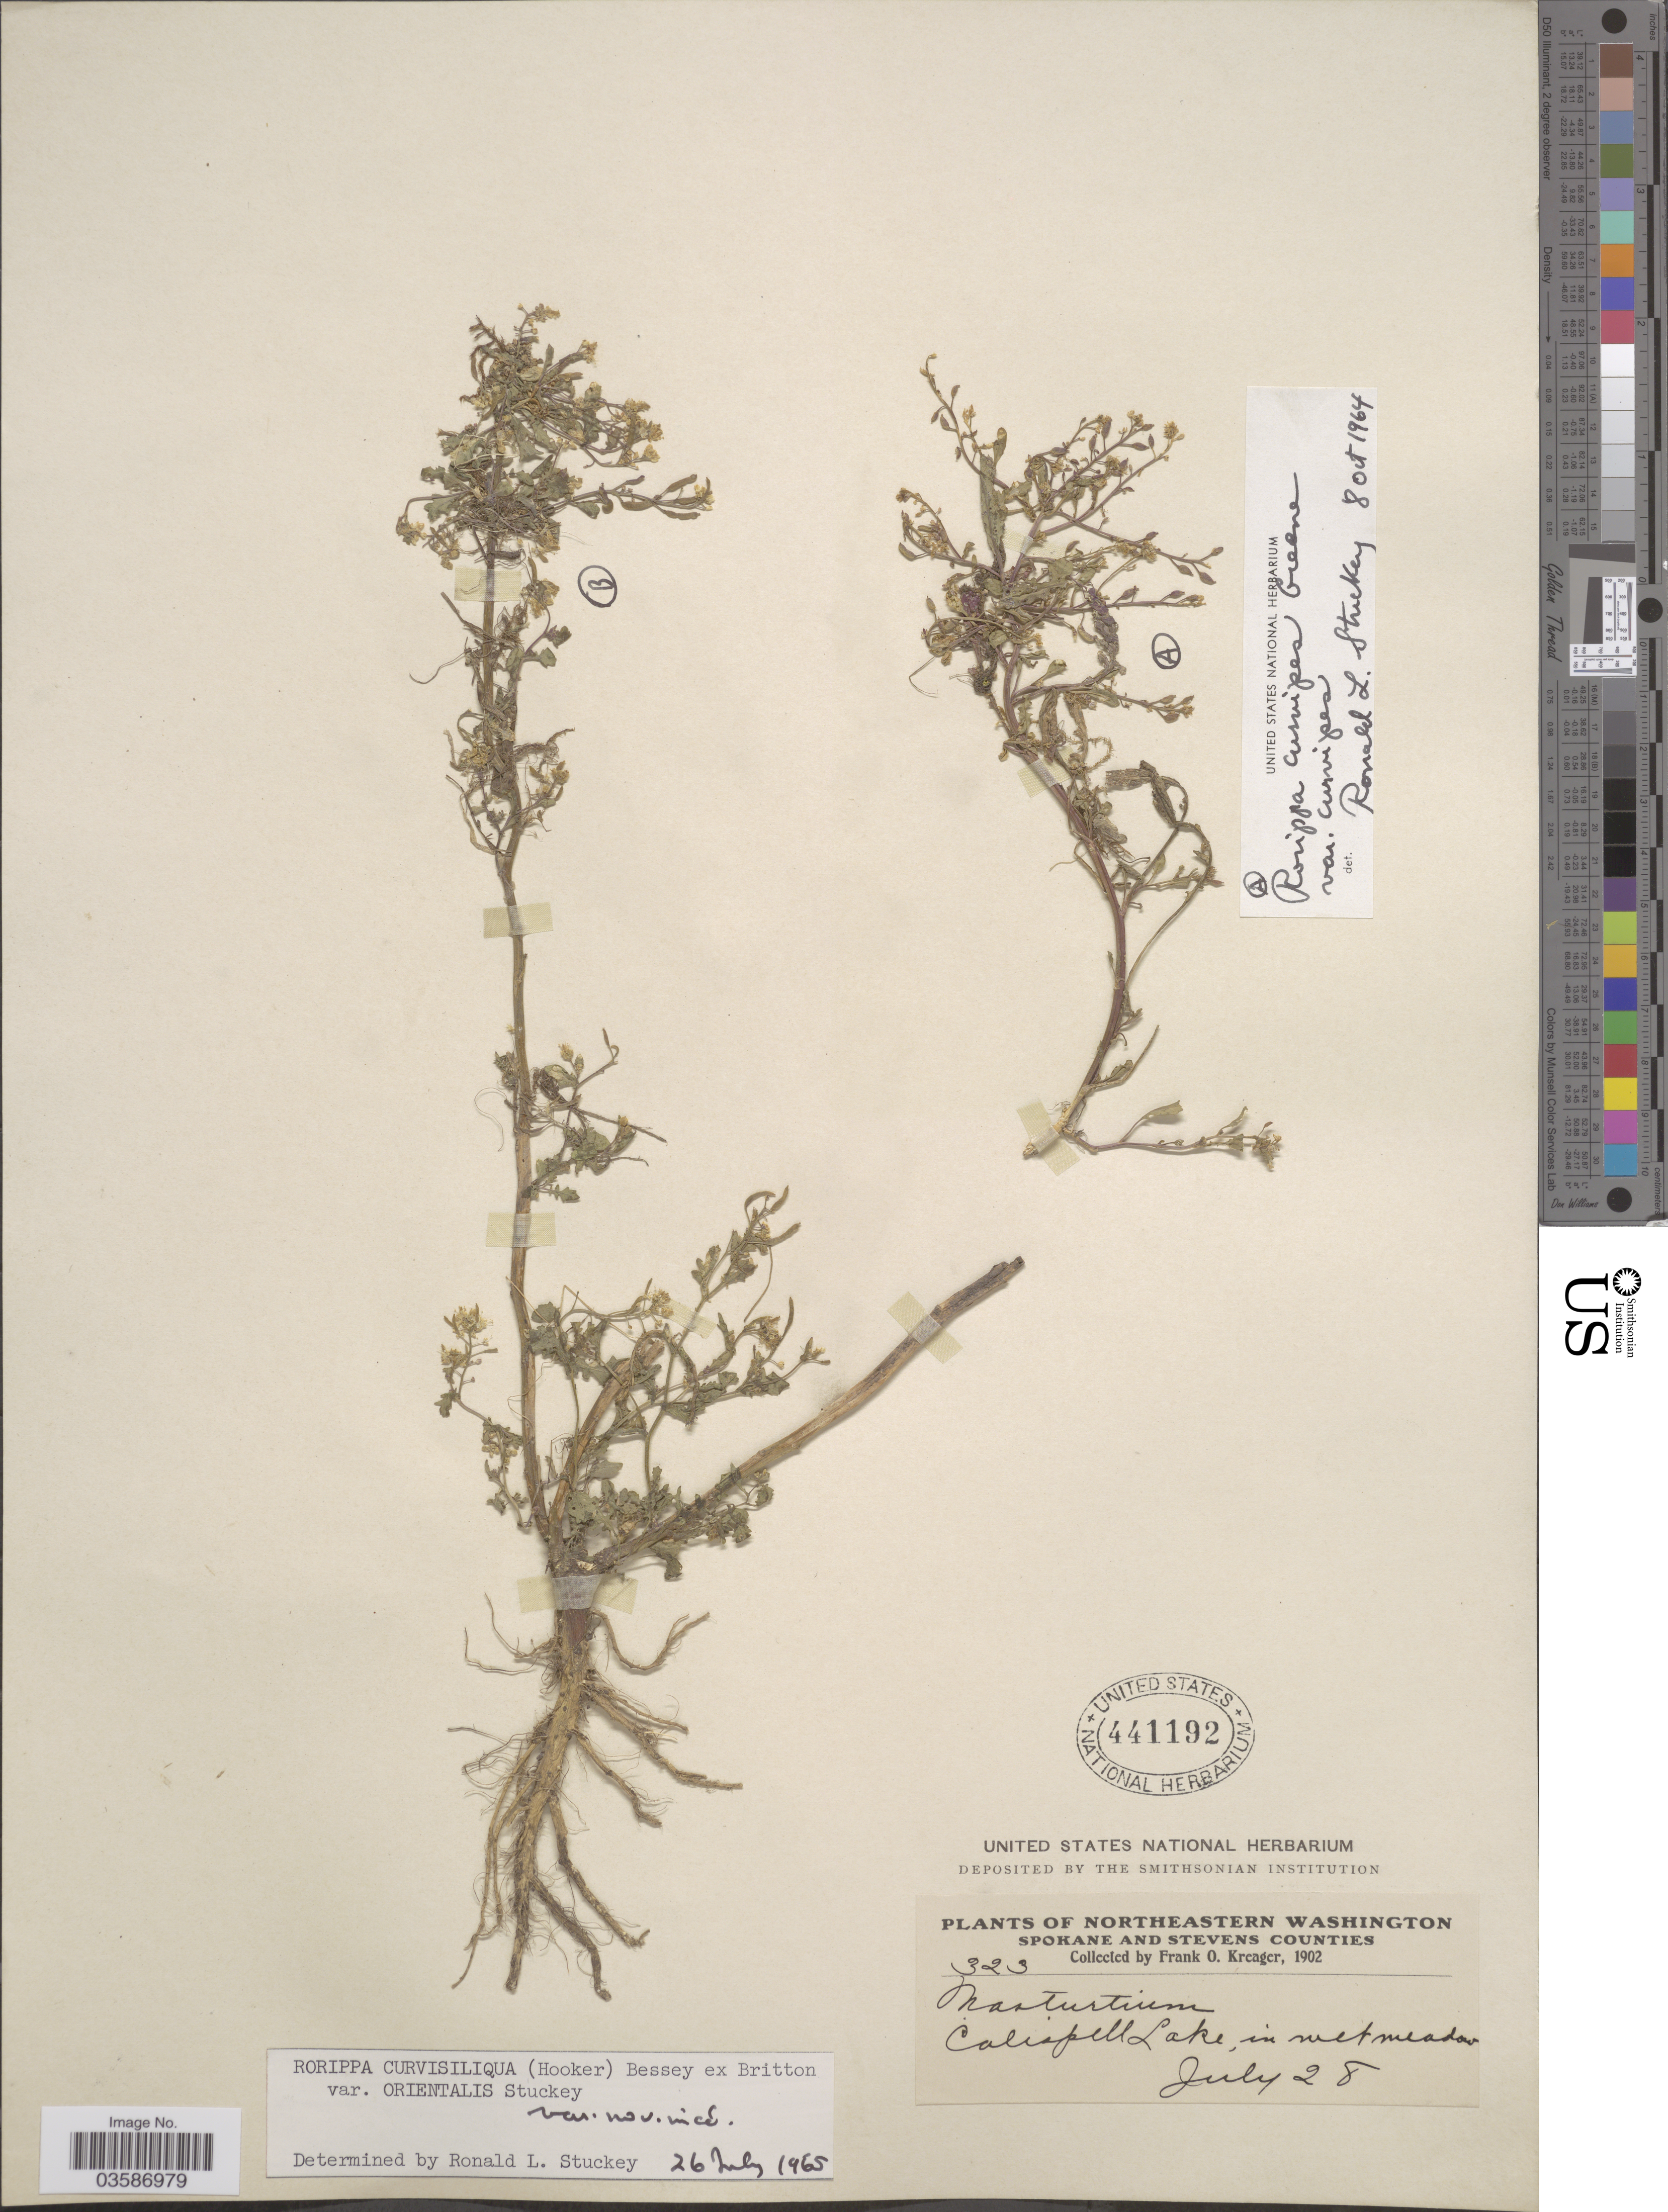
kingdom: Plantae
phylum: Tracheophyta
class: Magnoliopsida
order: Brassicales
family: Brassicaceae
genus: Rorippa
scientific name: Rorippa curvisiliqua var. orientalis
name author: Stuckey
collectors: F. Kreager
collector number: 323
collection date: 1902-07-28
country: United States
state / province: Washington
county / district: Spokane / Stevens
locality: Northeastern Washington. Spokane and Stevens Counties. Calispell Lake.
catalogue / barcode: US 441192